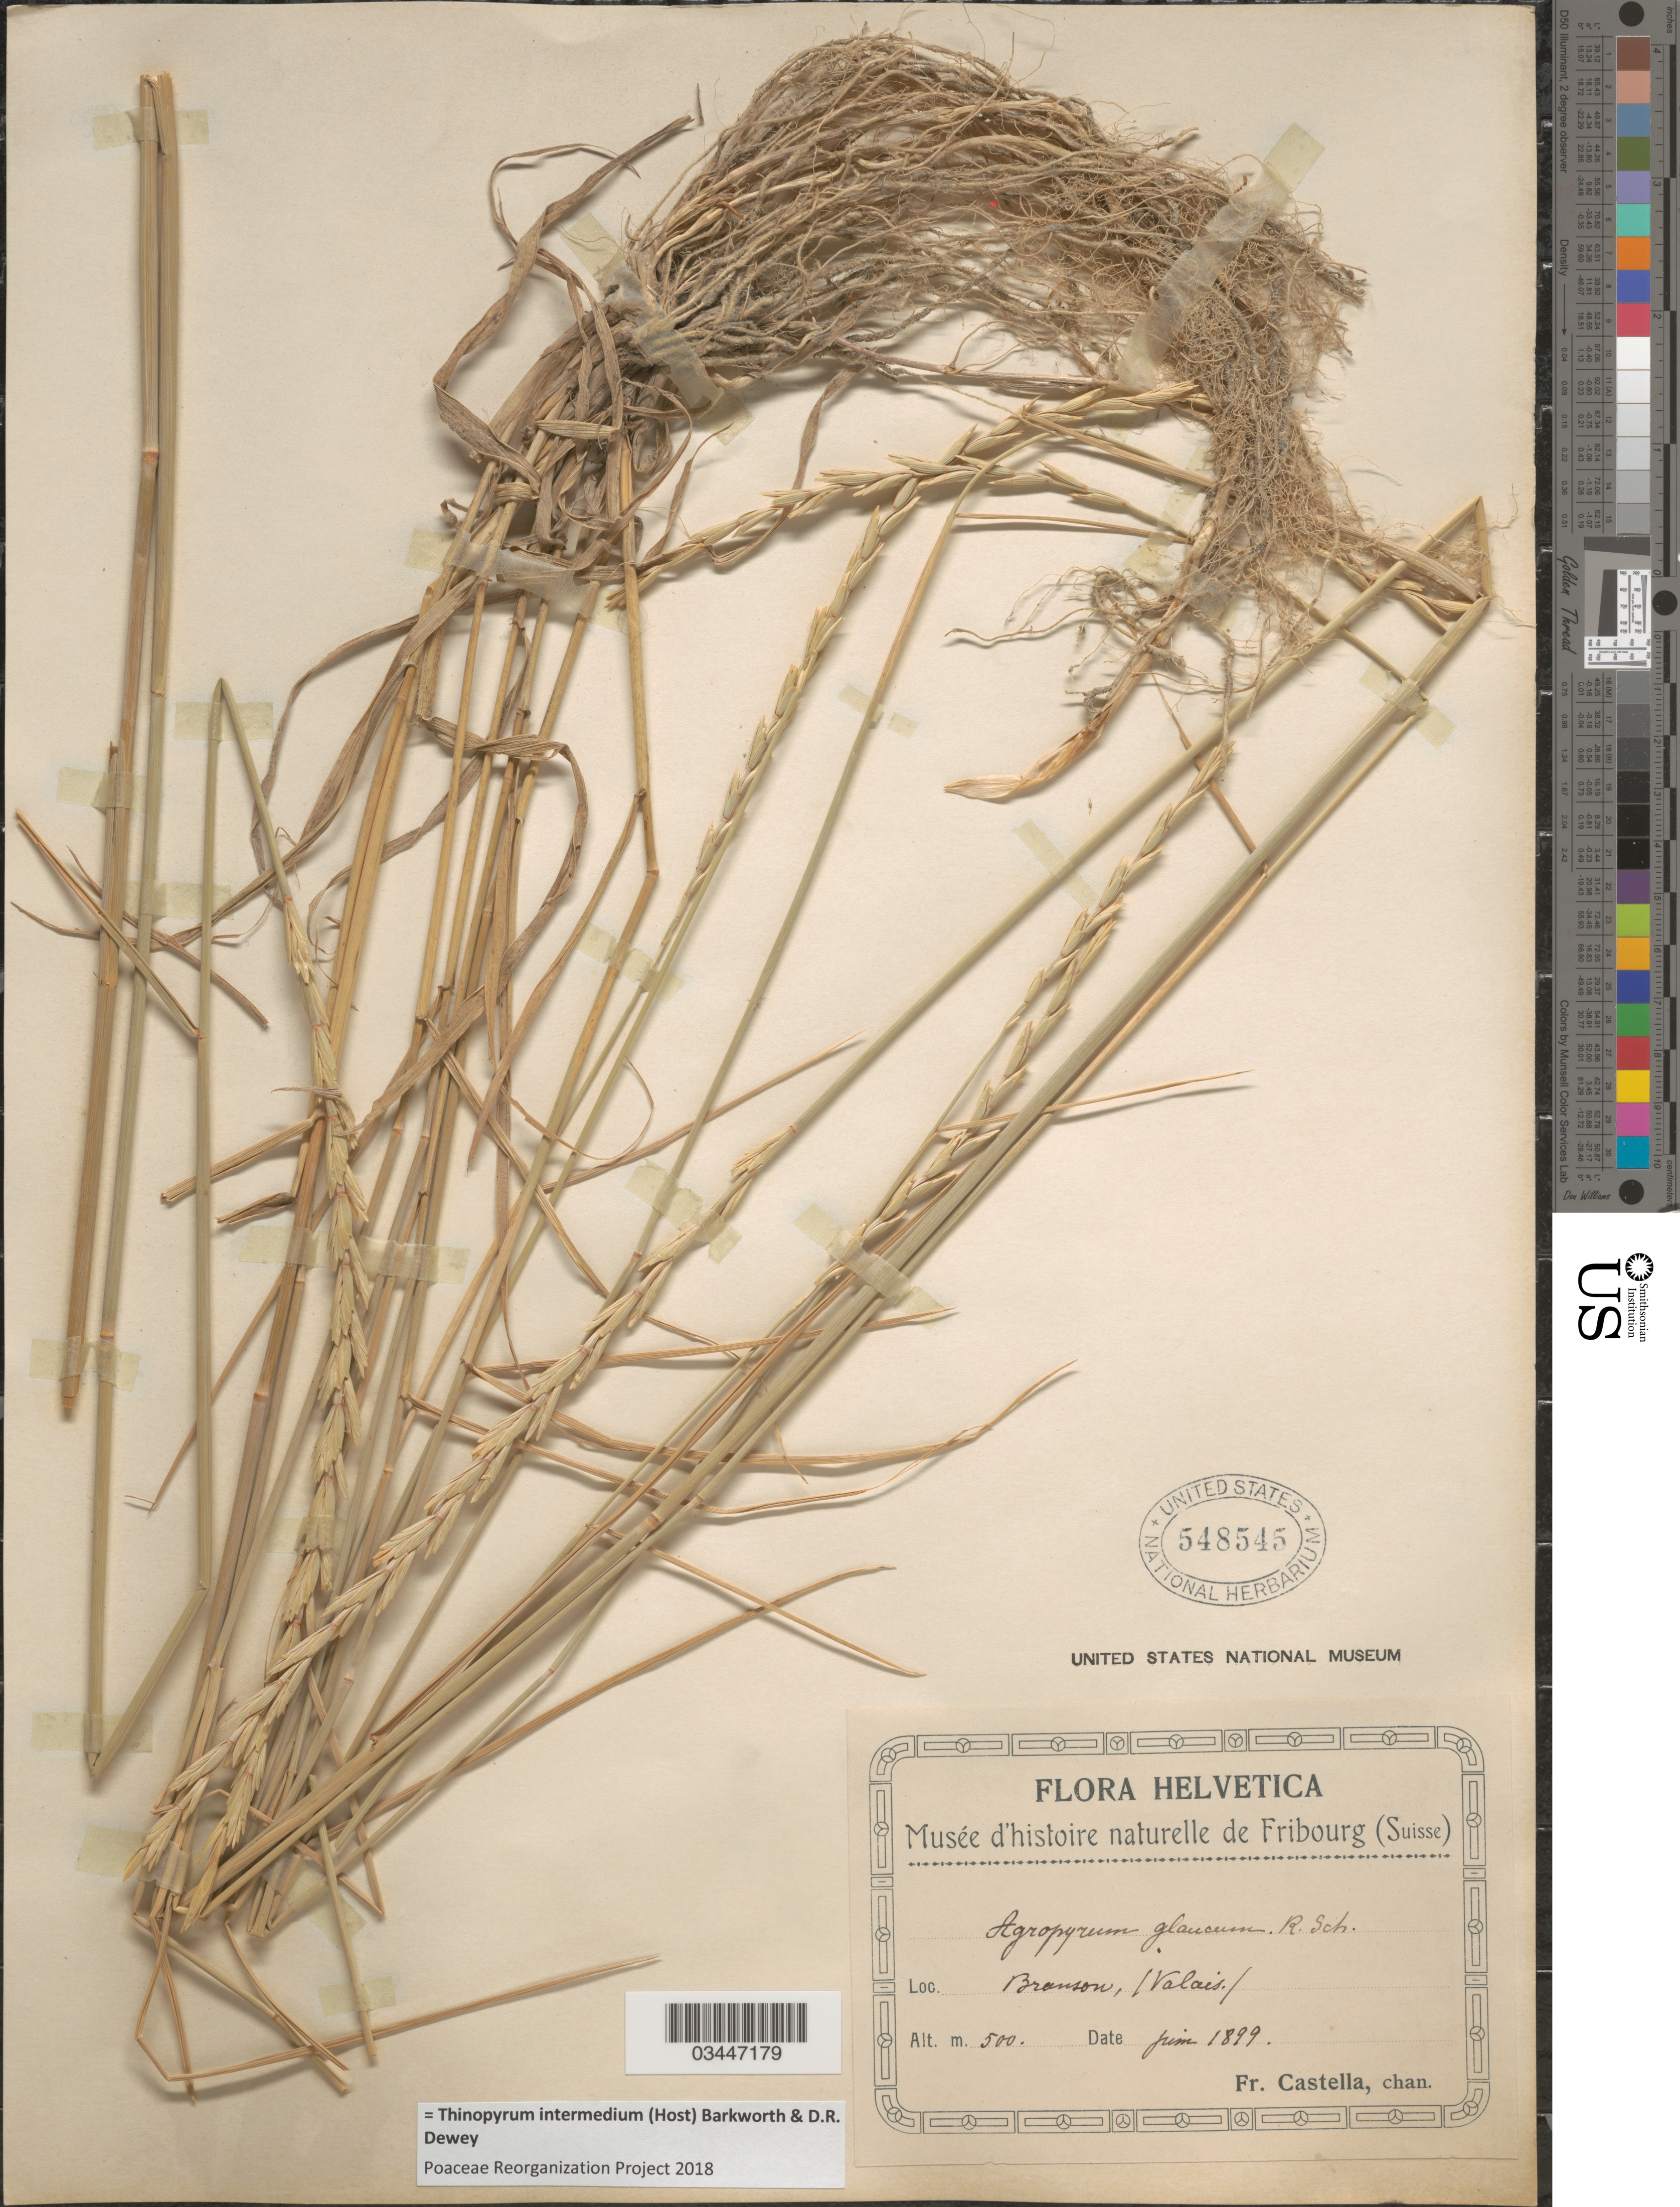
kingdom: Plantae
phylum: Tracheophyta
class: Liliopsida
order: Poales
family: Poaceae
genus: Thinopyrum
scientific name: Thinopyrum intermedium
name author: (Host) Barkworth & Dewey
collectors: Fr. Castella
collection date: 1899-06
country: Switzerland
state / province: Valais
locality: Helvetica. Branson.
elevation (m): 500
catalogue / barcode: US 548545